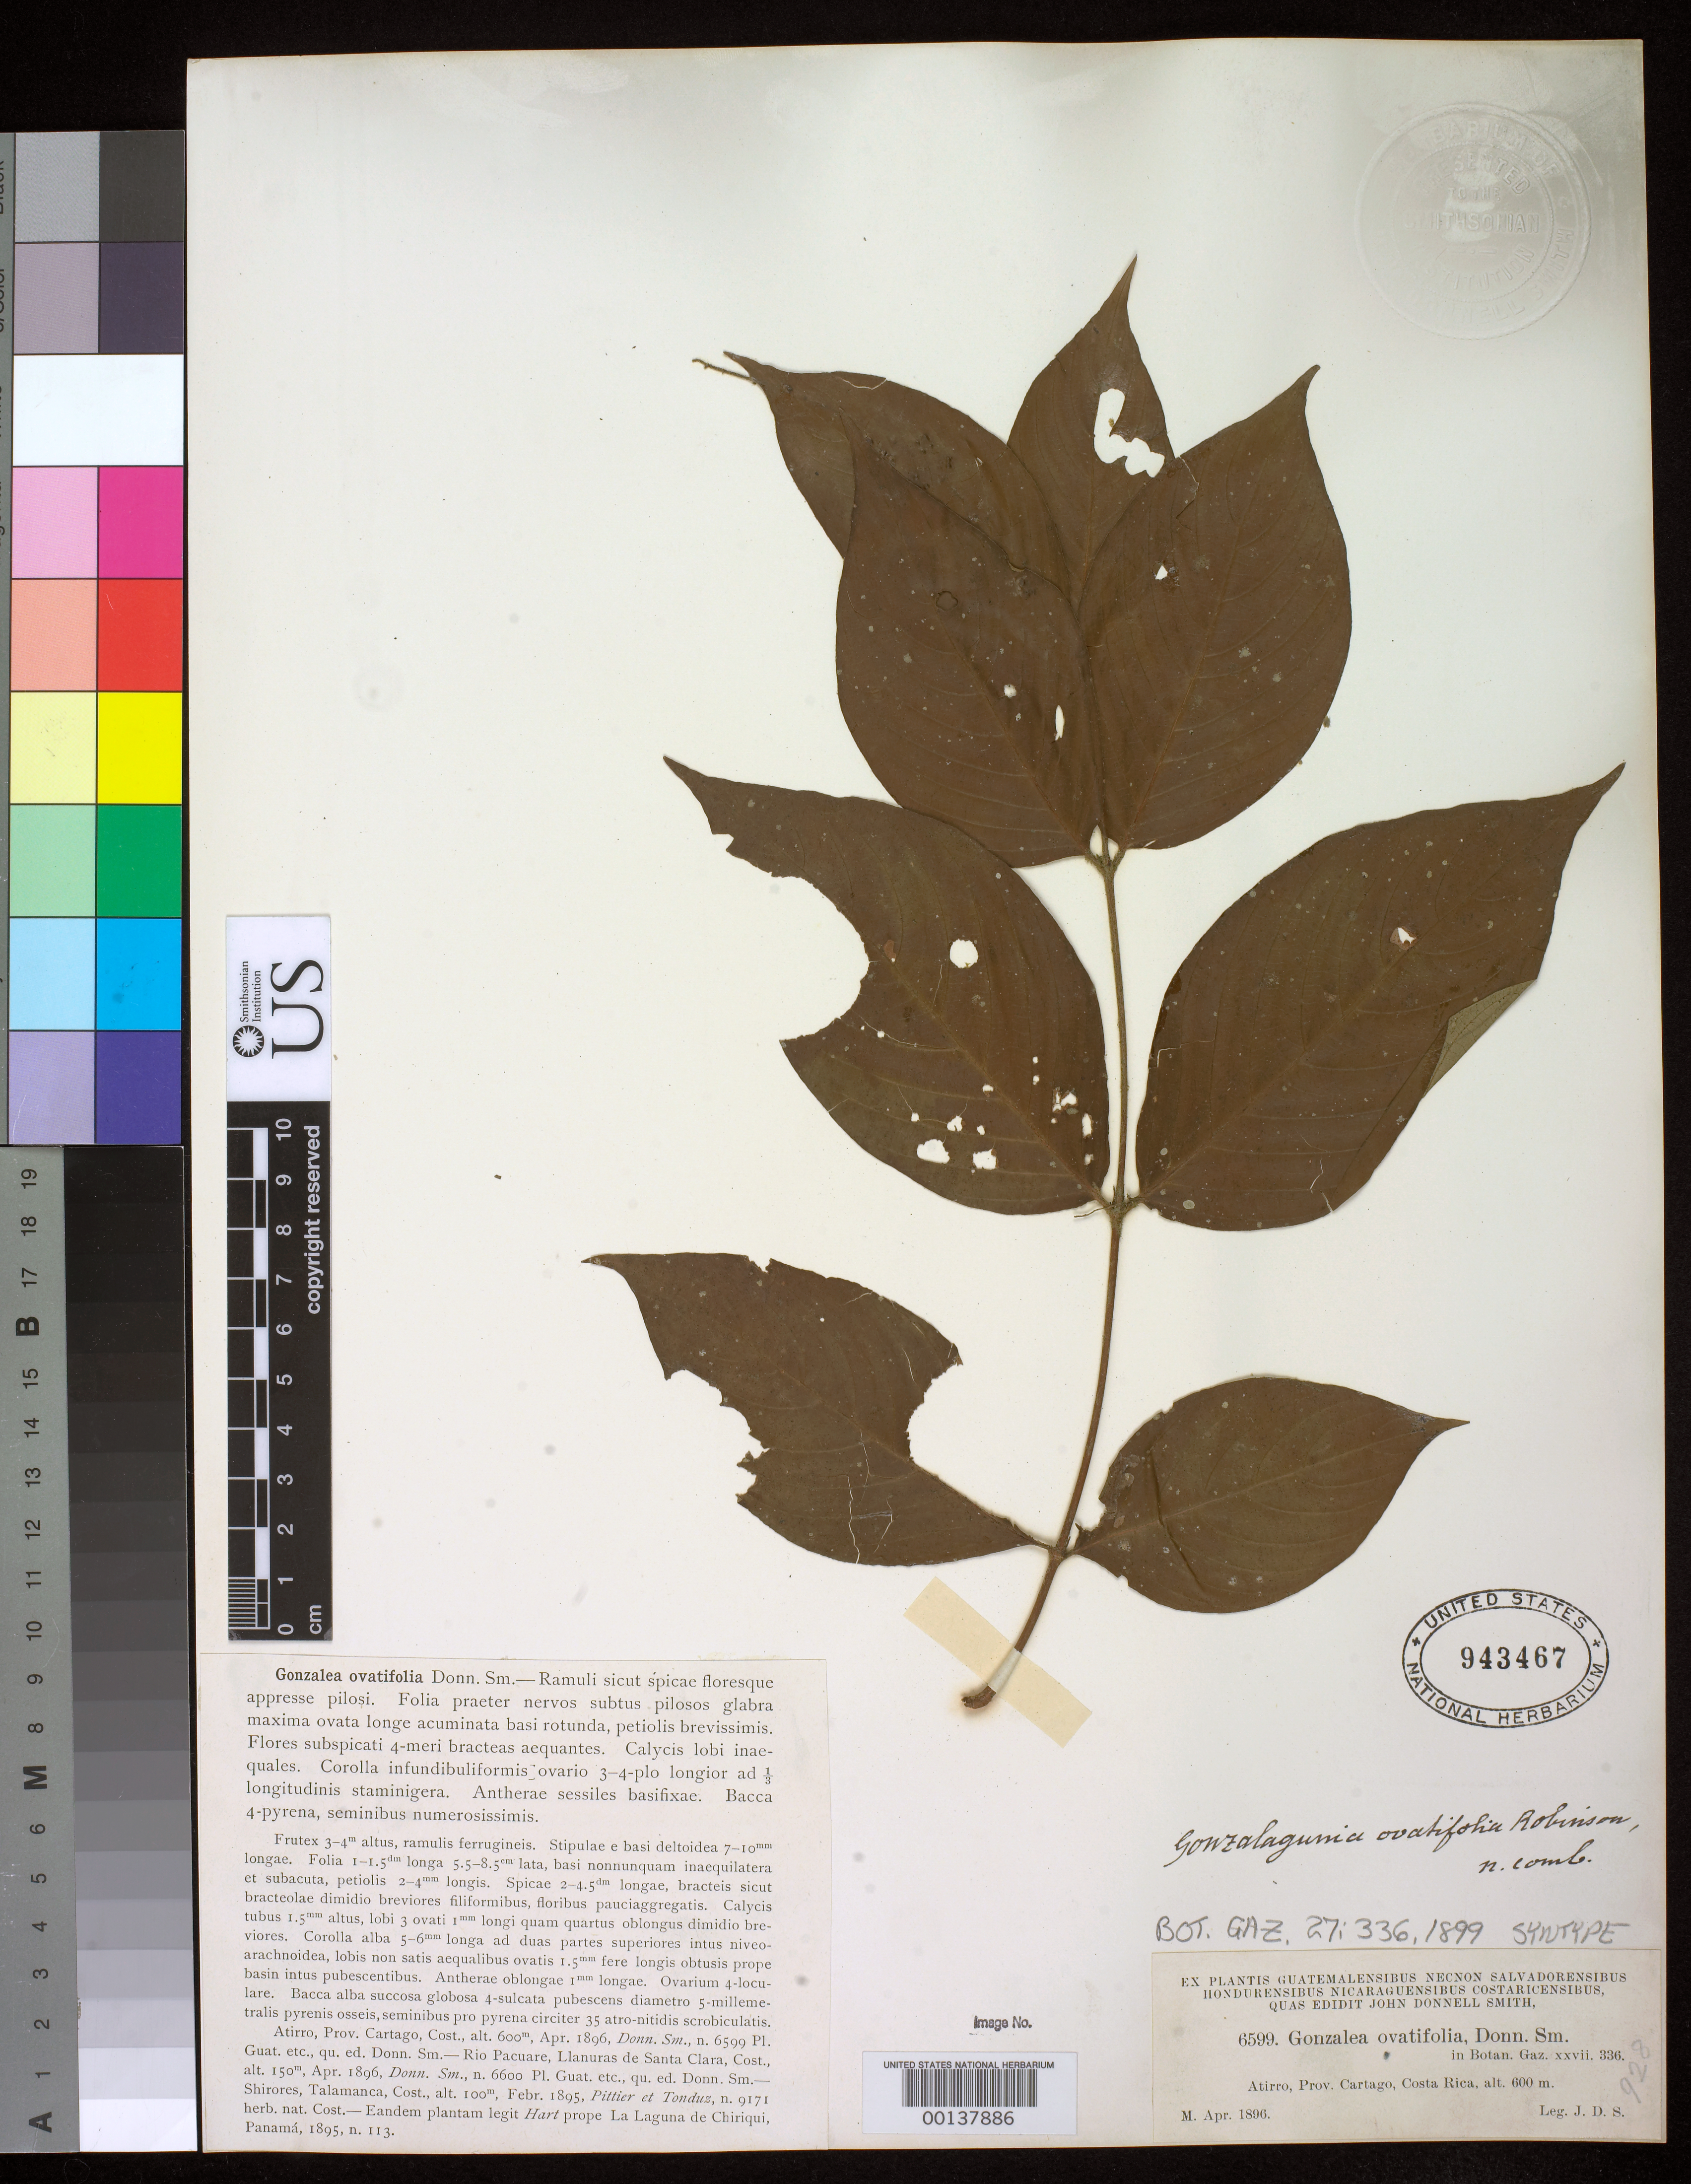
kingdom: Plantae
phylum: Tracheophyta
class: Magnoliopsida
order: Gentianales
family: Rubiaceae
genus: Gonzalea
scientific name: Gonzalea ovatifolia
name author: Donn. Sm.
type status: Syntype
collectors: J. Donnell Smith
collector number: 6599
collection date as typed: Apr 1896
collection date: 1896-04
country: Costa Rica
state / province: Cartago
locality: Atirro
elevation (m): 600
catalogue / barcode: US 943467